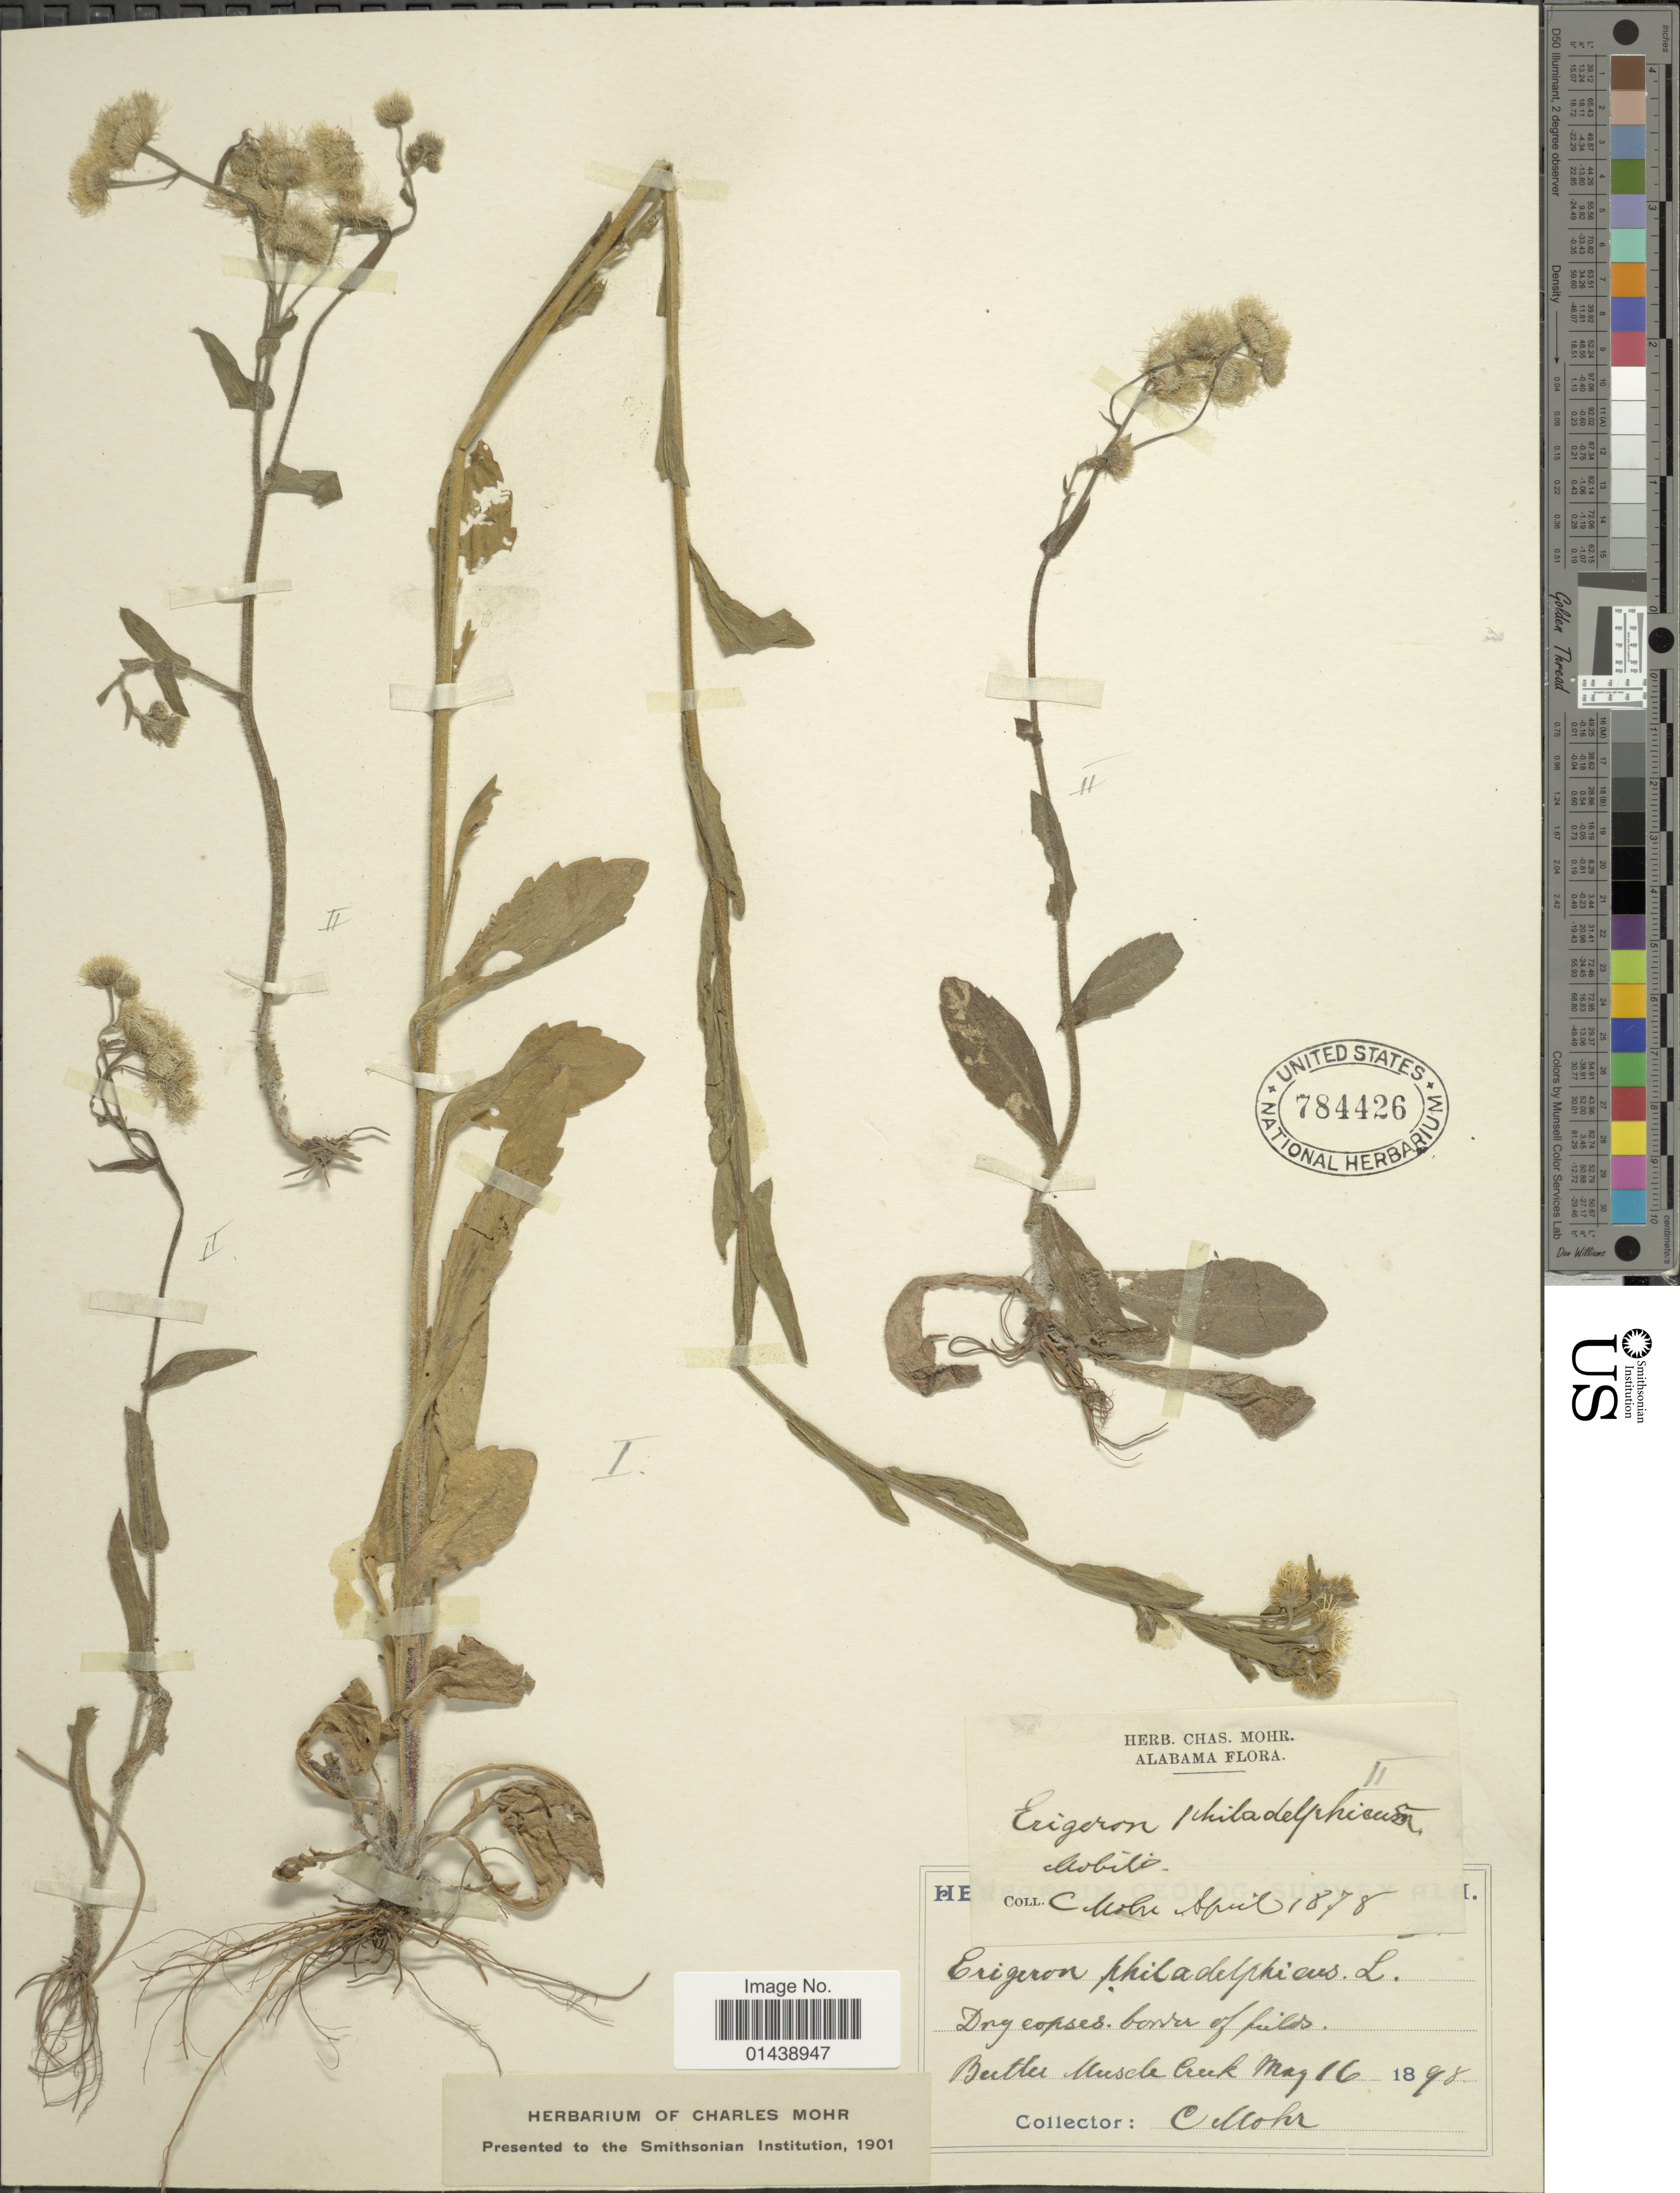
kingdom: Plantae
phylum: Tracheophyta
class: Magnoliopsida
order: Asterales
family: Asteraceae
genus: Erigeron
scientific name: Erigeron philadelphicus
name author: L.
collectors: Mohr, C. T. (herbarium)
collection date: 1878-04/1898-05-16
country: United States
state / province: Alabama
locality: Butler Muscle Creek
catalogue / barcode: US 784426